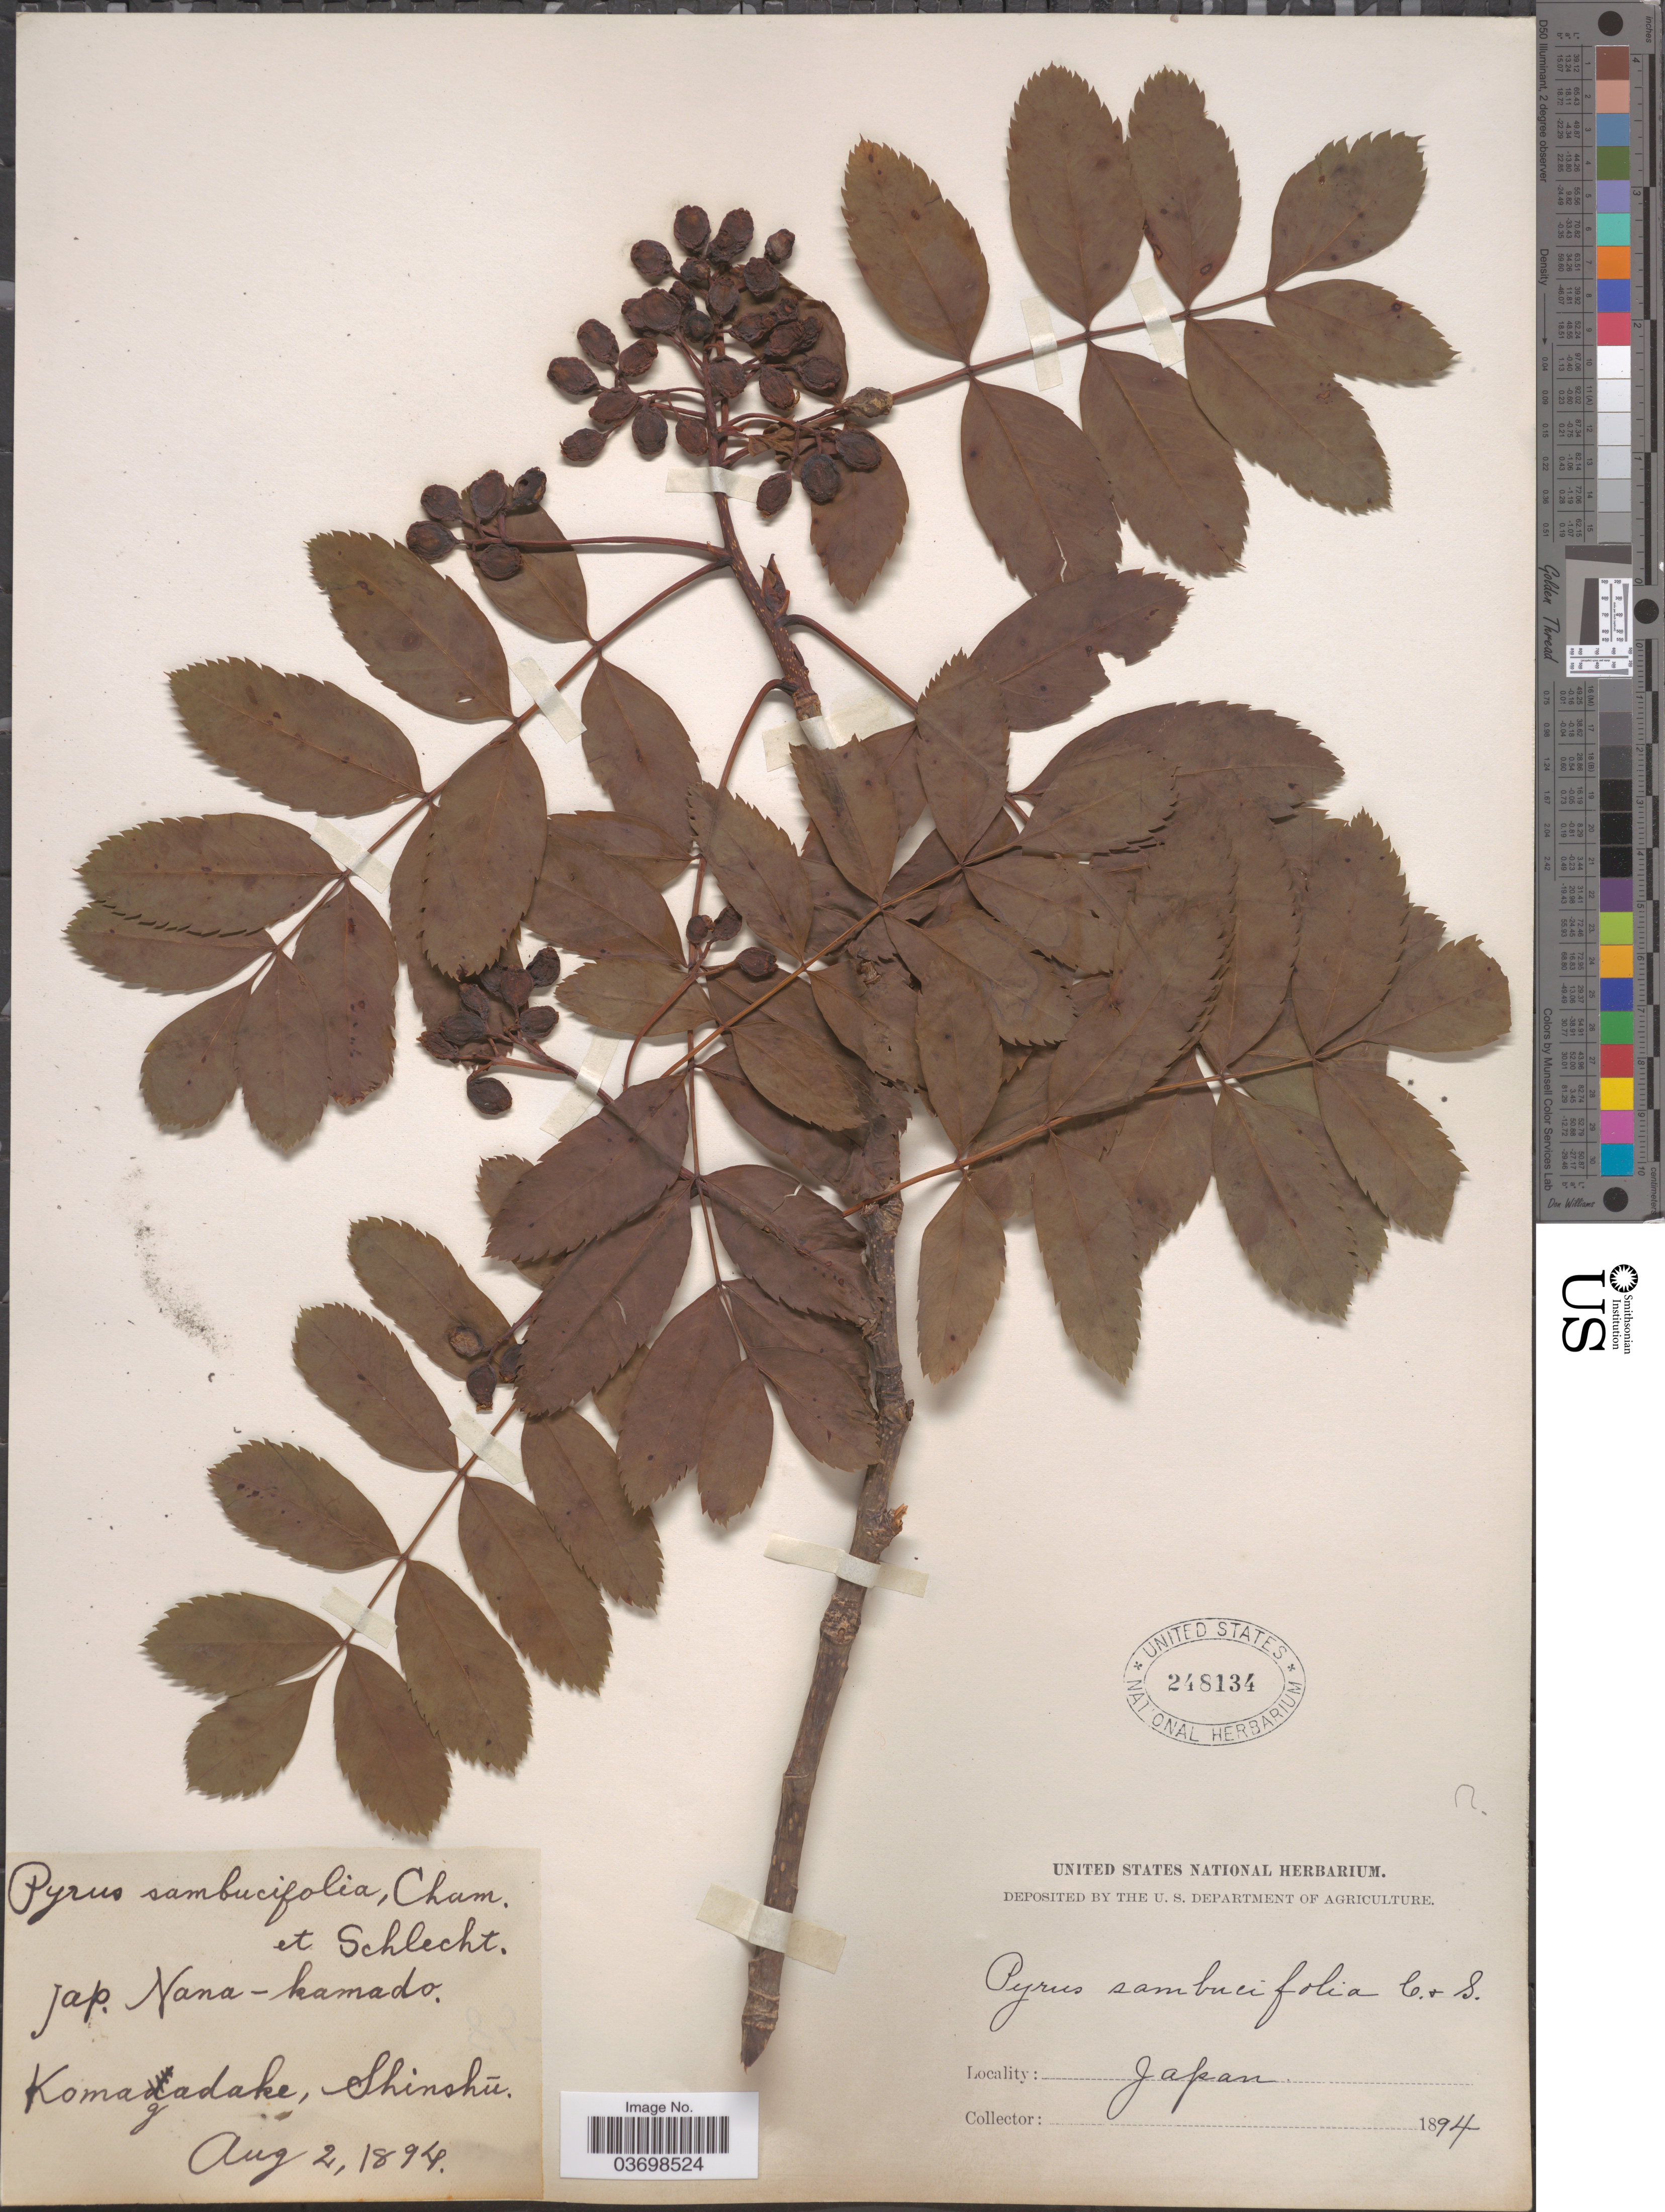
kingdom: Plantae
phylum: Tracheophyta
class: Magnoliopsida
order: Rosales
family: Rosaceae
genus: Sorbus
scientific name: Sorbus sp.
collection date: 1894-08-02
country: Japan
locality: Komagadake, Shinshū.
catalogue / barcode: US 248134